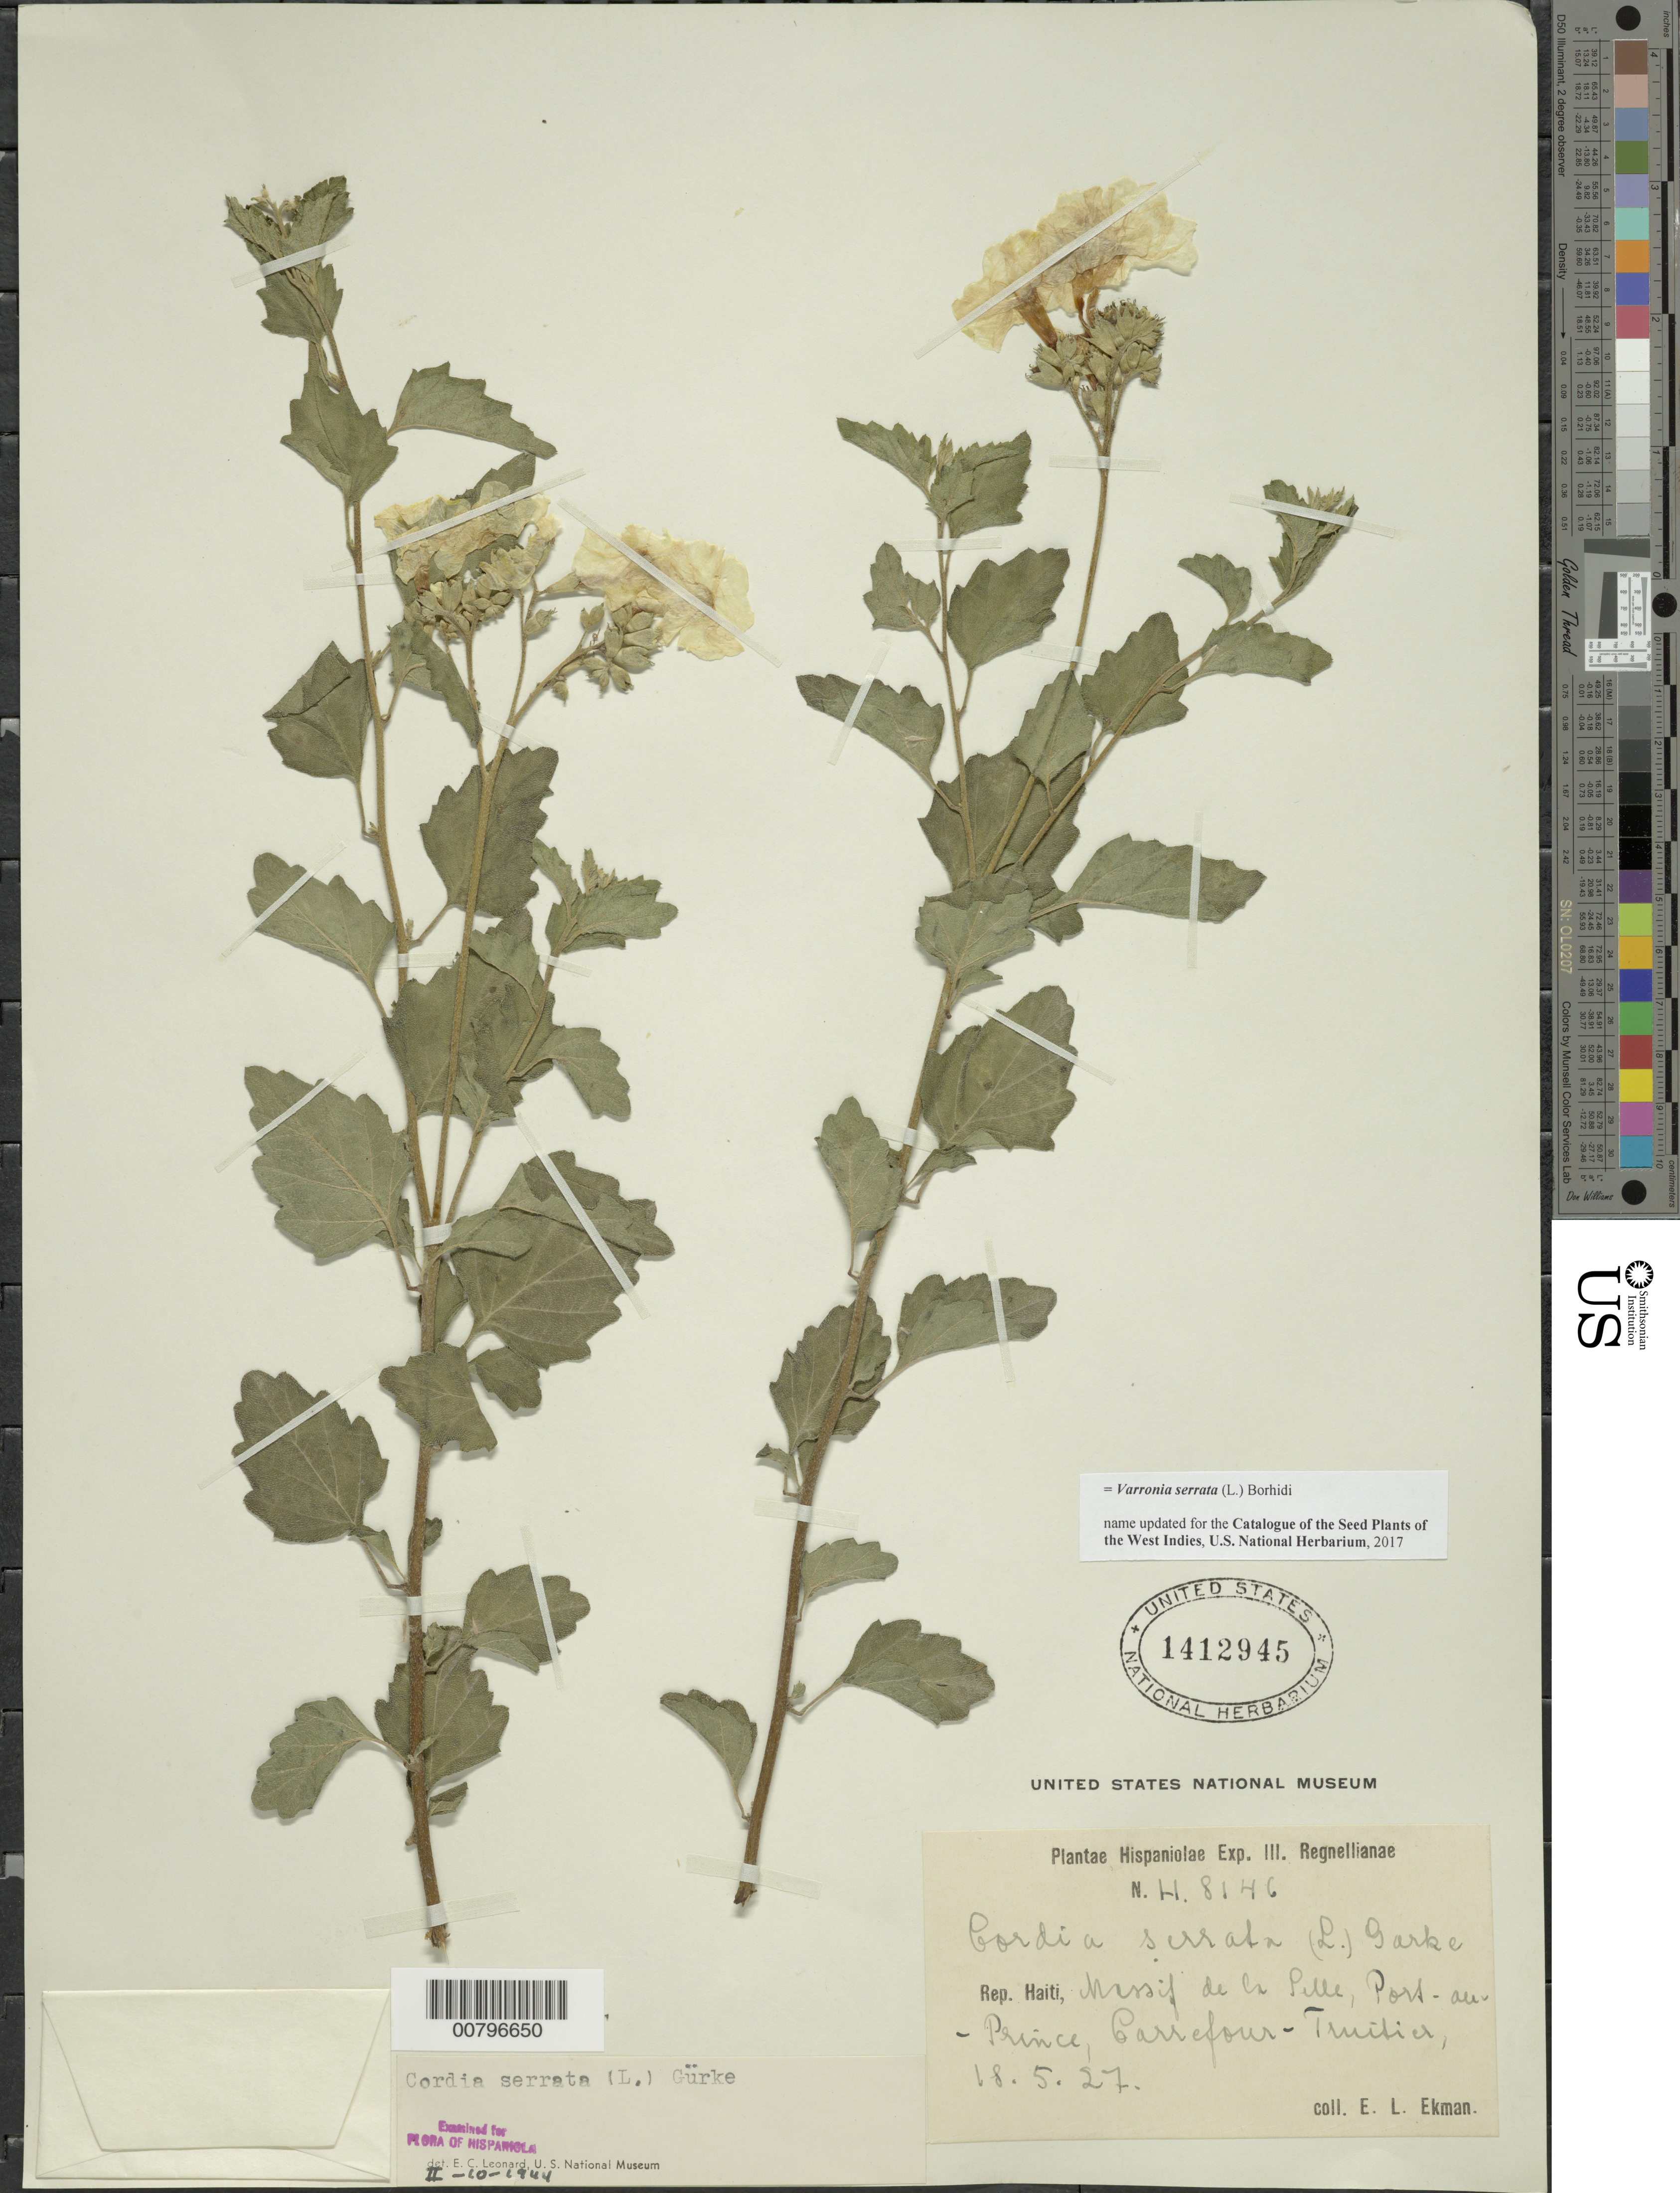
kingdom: Plantae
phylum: Tracheophyta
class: Magnoliopsida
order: Boraginales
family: Cordiaceae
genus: Varronia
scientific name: Varronia serrata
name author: (L.) Borhidi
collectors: E. L. Ekman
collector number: H 8146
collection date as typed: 18 May 1927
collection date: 1927-05-18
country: Haiti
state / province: Ouest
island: Hispaniola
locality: Massif de la Selle, Port-au-Prince, Carrefour-Truifier.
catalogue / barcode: US 1412945